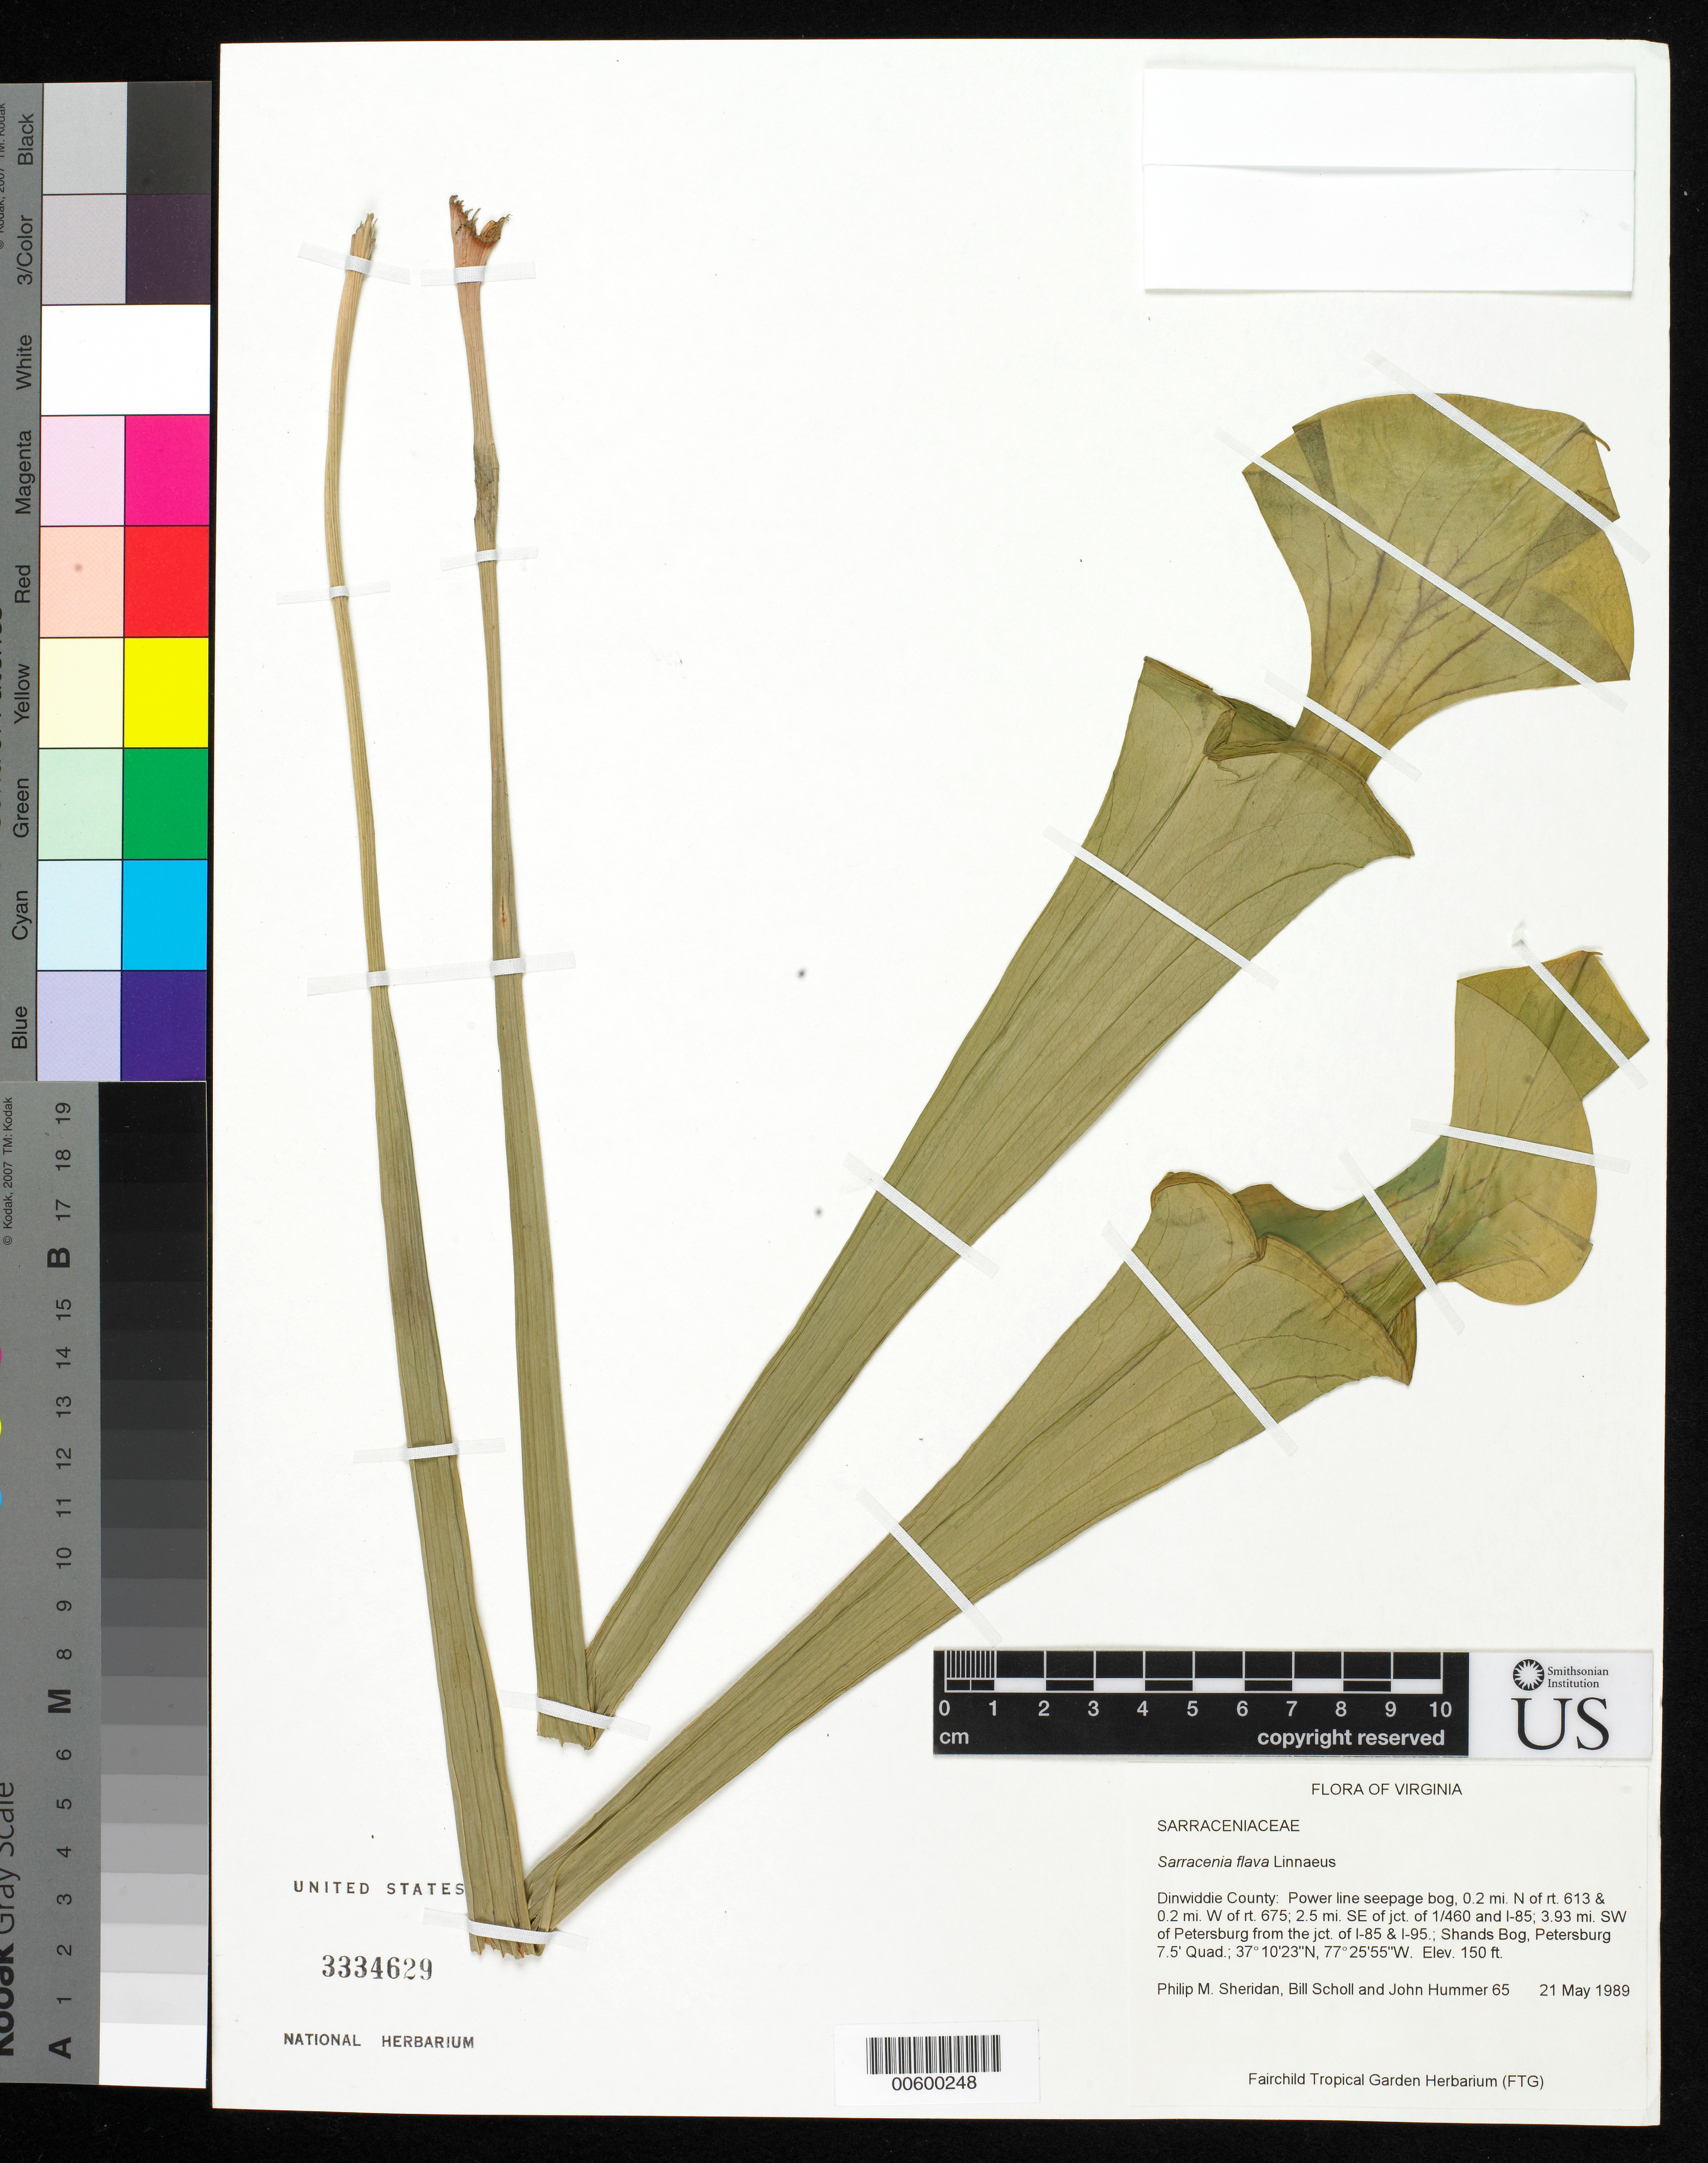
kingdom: Plantae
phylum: Tracheophyta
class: Magnoliopsida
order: Ericales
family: Sarraceniaceae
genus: Sarracenia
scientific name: Sarracenia flava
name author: L.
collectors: P. Sheridan, B. Scholl & J. Hummer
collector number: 65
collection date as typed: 21 May 1989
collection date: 1989-05-21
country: United States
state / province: Virginia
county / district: Dinwiddie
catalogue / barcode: US 3334629